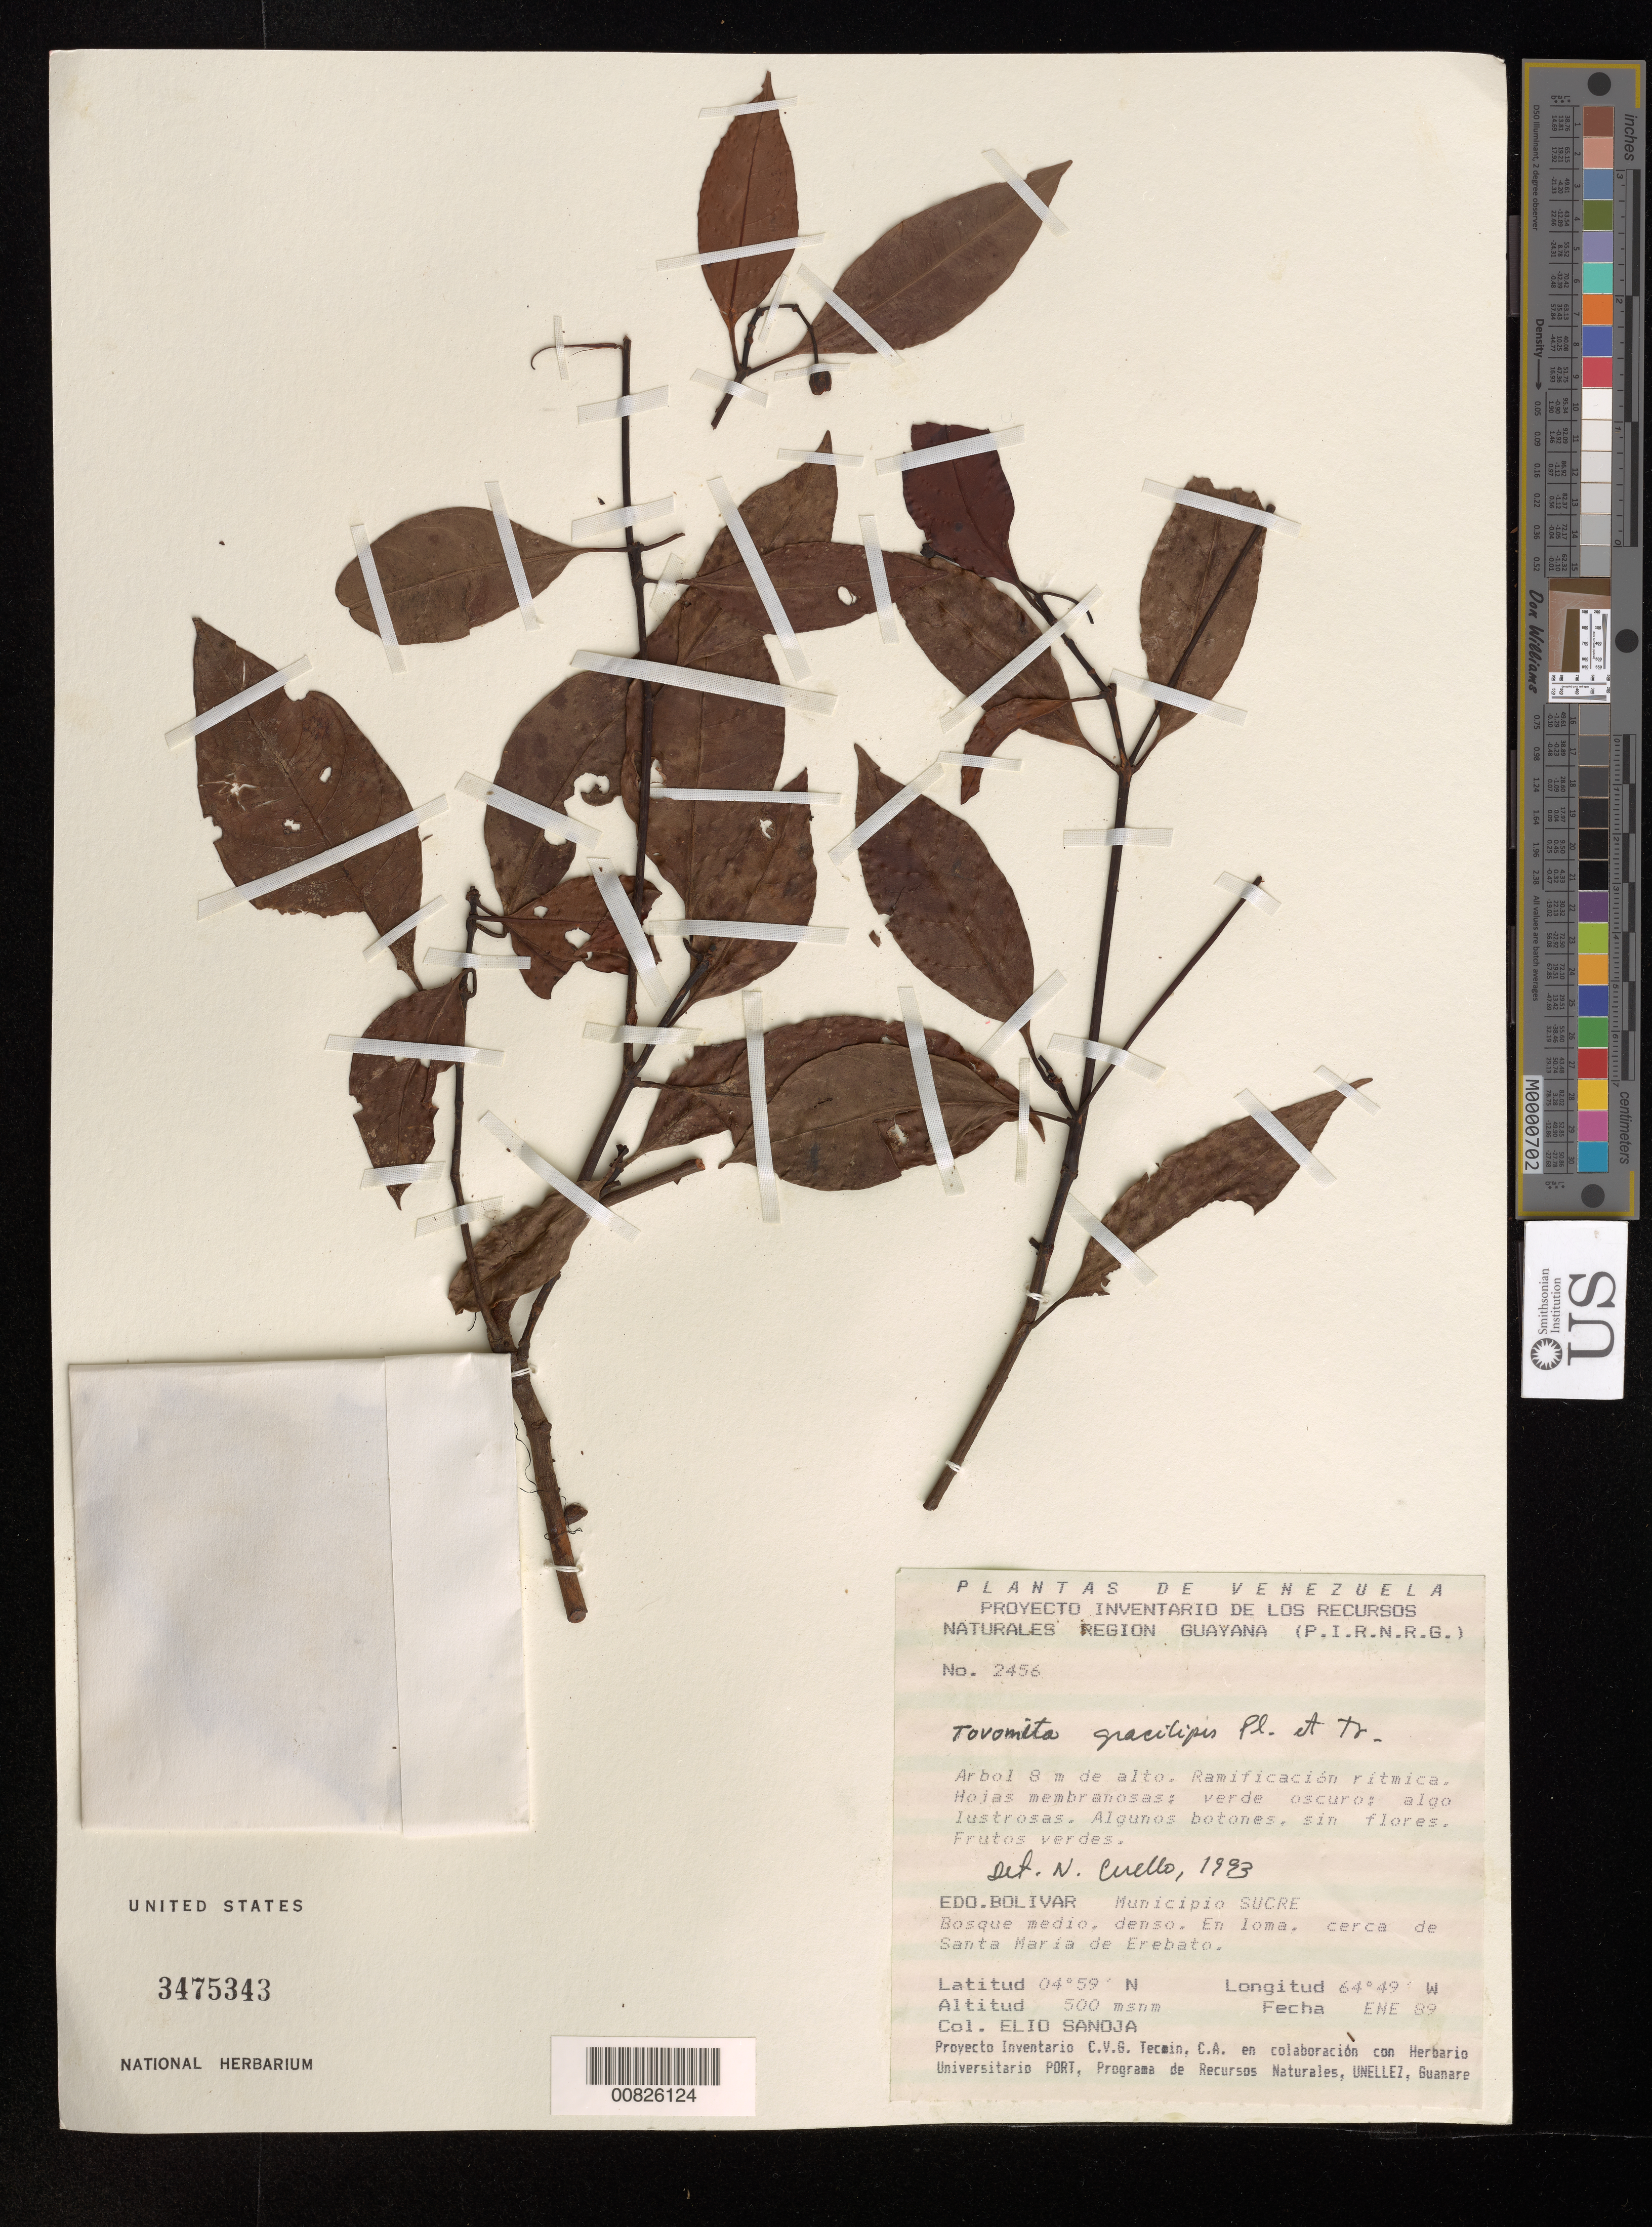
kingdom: Plantae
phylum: Tracheophyta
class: Magnoliopsida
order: Malpighiales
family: Clusiaceae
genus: Tovomita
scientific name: Tovomita gracilipes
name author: Planch. & Triana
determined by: Cuello, Nidia L.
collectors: E. Sanoja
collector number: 2456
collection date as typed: Jan-89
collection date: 1989-01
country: Venezuela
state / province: Bolívar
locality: Mun. Sucre, Santa María de Erebato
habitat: Bosque medio, denso, en loma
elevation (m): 500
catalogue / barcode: US 3475343